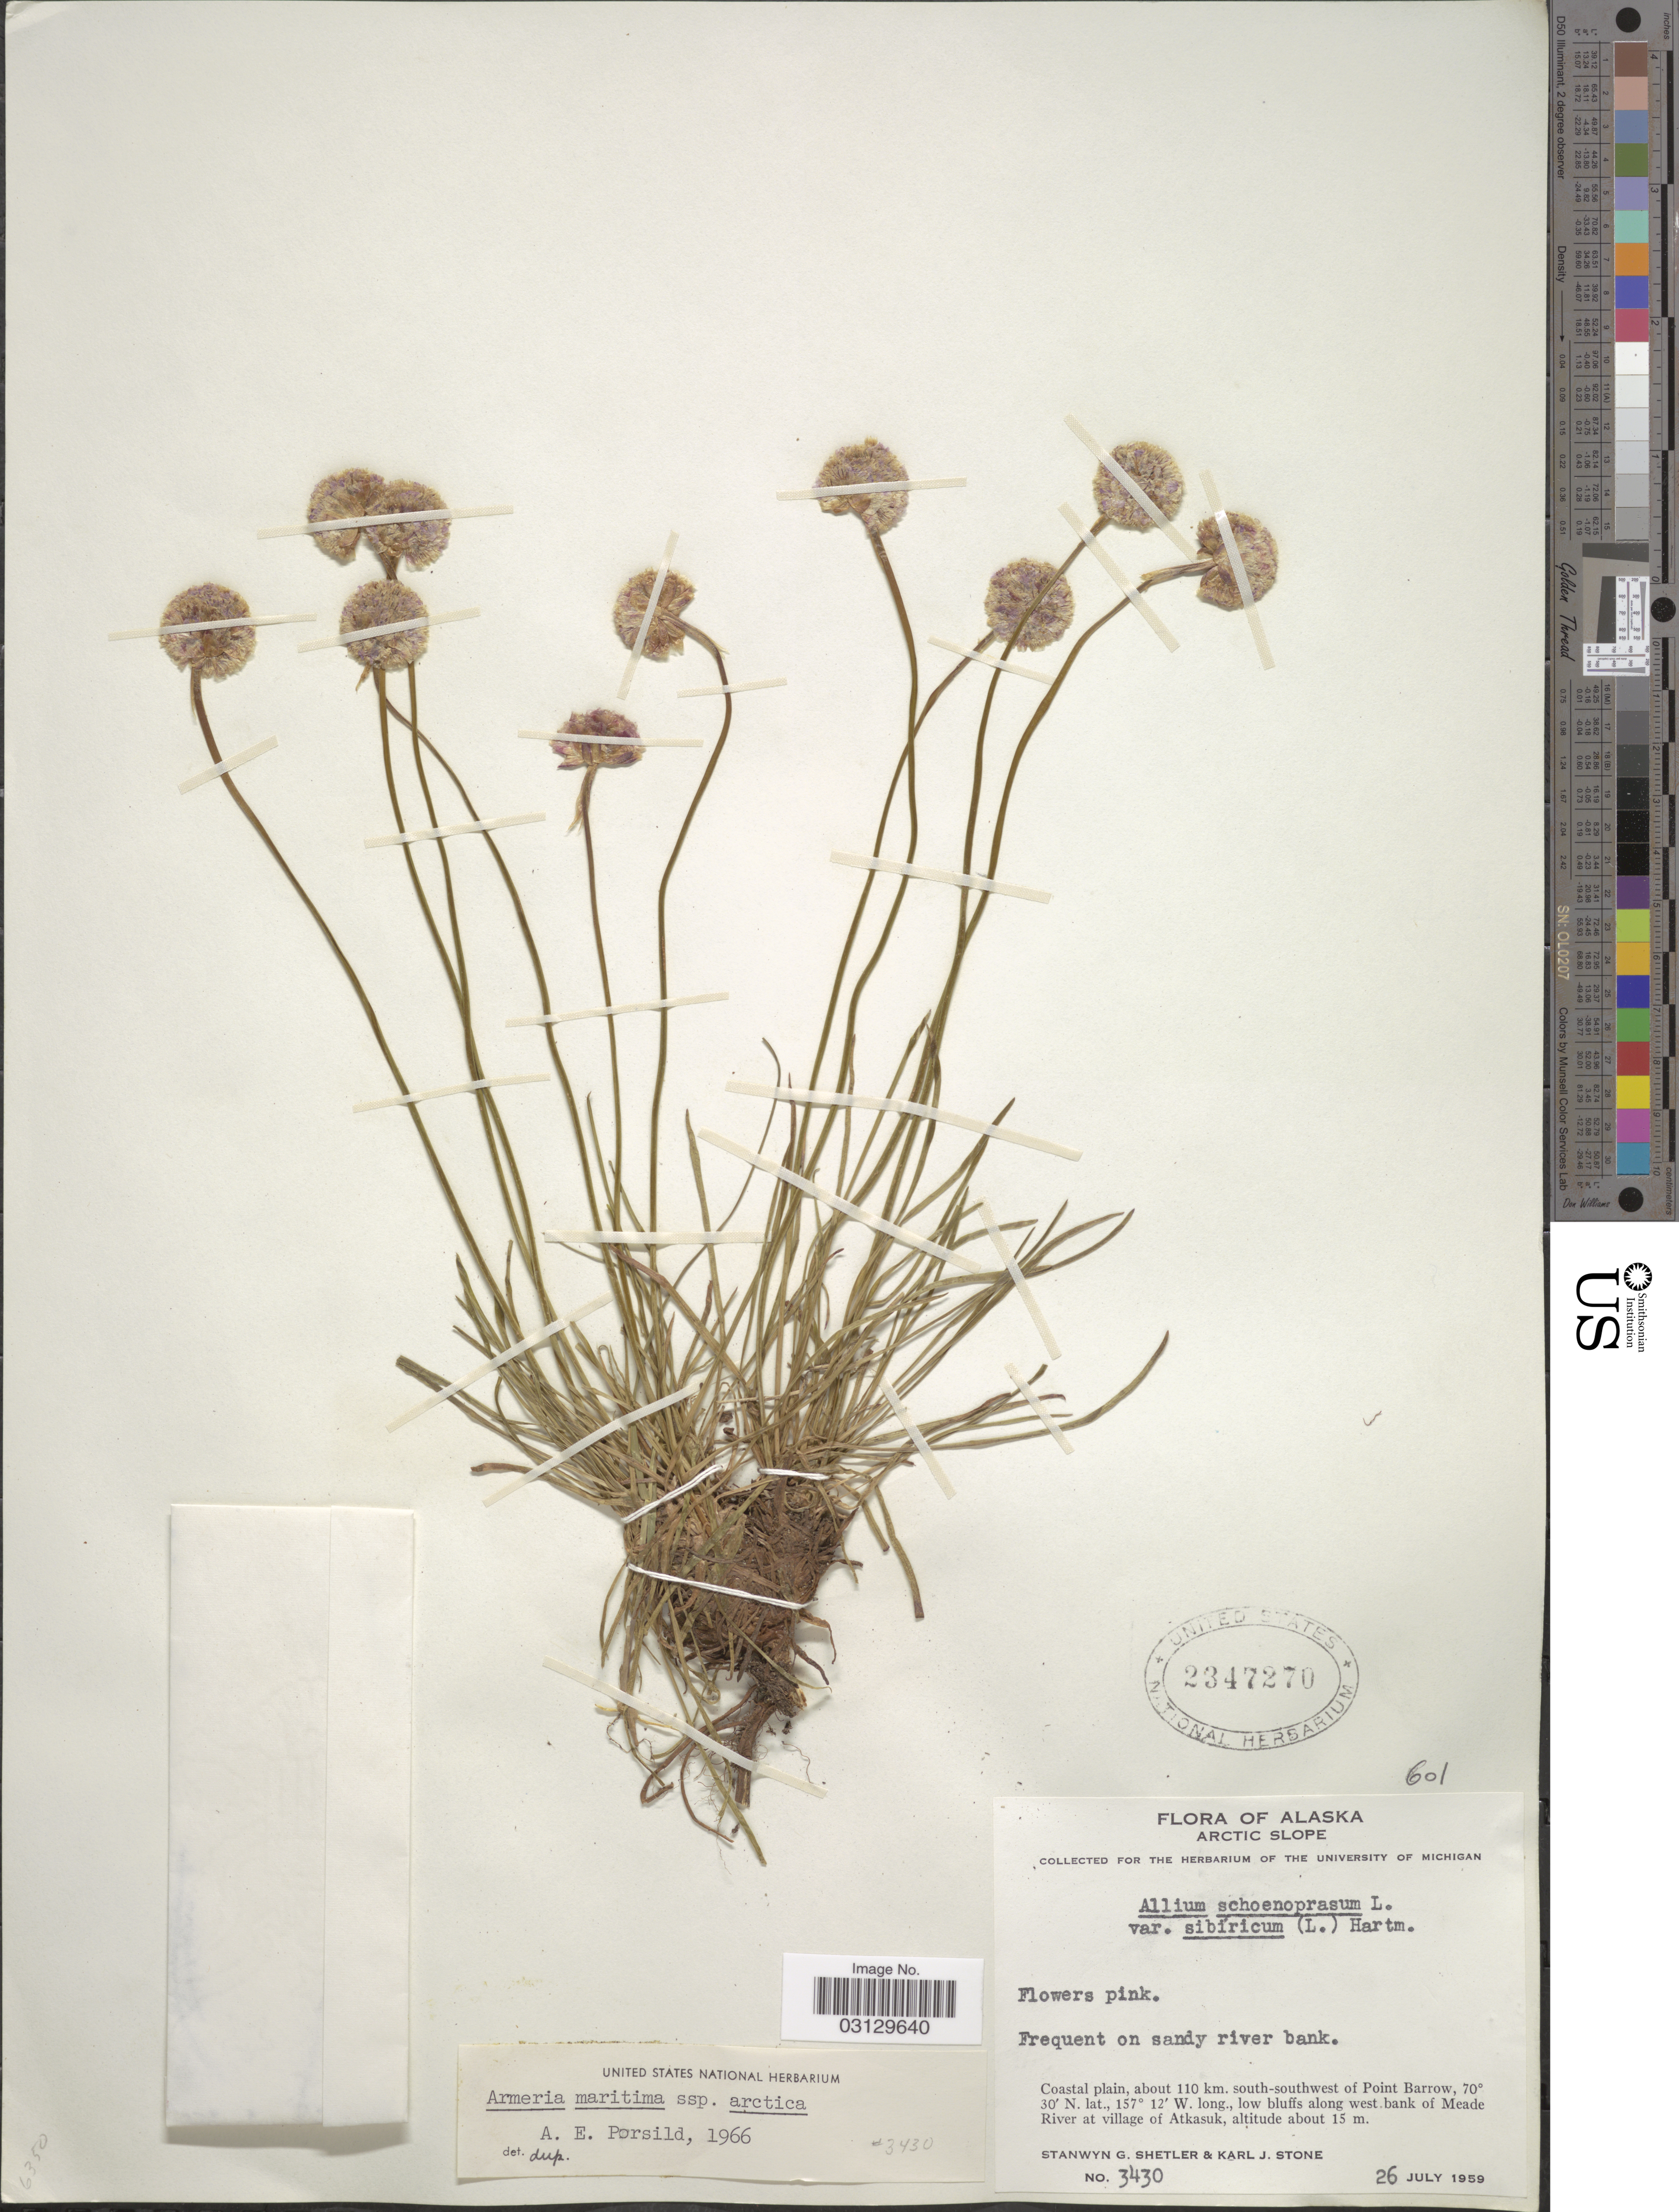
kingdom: Plantae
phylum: Tracheophyta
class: Magnoliopsida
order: Caryophyllales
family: Plumbaginaceae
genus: Armeria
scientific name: Armeria maritima subsp. sibirica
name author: (Turcz. ex Boiss.) Nyman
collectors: S. Shetler & K. J. Stone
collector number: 3430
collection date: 1959-07-26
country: United States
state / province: Alaska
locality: Arctic Slope. Coastal plain, about 110 km. south-southwest of Point Barrow, low bluffs along west bank of Meade River at village of Atkasuk.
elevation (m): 15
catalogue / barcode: US 2347270